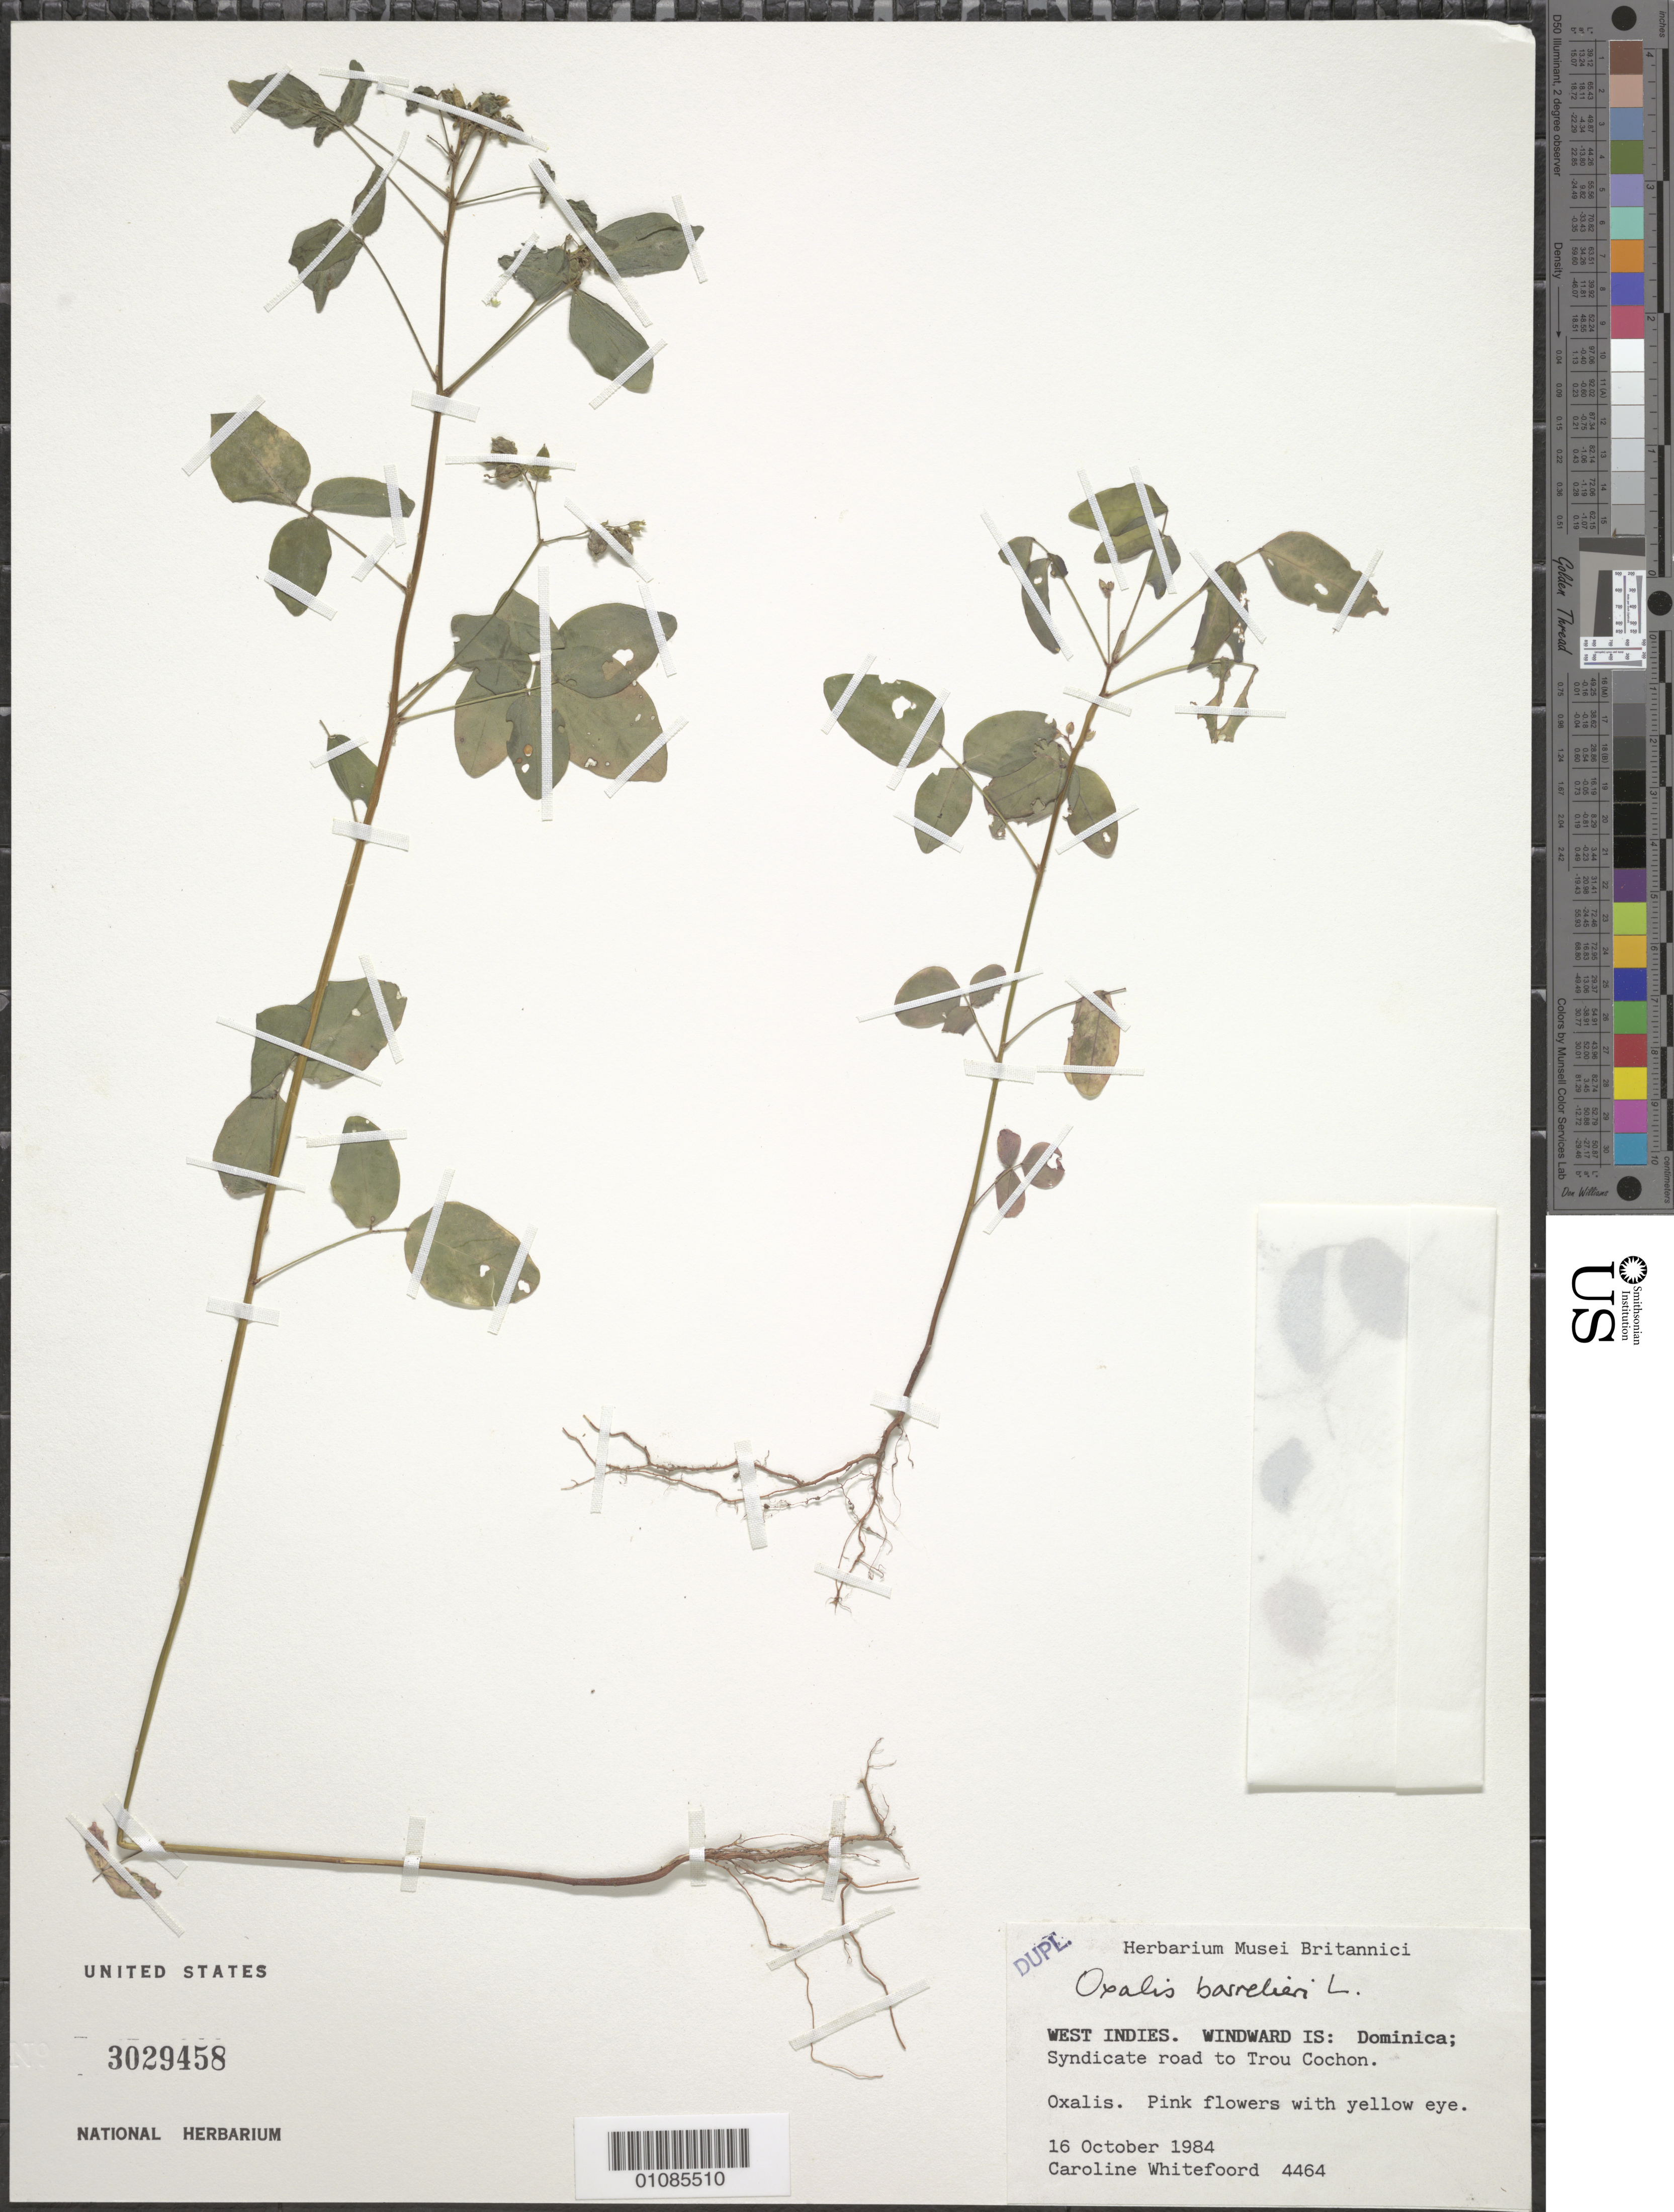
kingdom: Plantae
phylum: Tracheophyta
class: Magnoliopsida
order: Oxalidales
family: Oxalidaceae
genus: Oxalis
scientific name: Oxalis barrelieri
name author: L.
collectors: C. Whitefoord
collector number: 4464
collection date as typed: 16 Oct 1984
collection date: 1984-10-16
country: Dominica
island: Dominica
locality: Syndicated road to Trou Cochon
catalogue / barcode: US 3029458